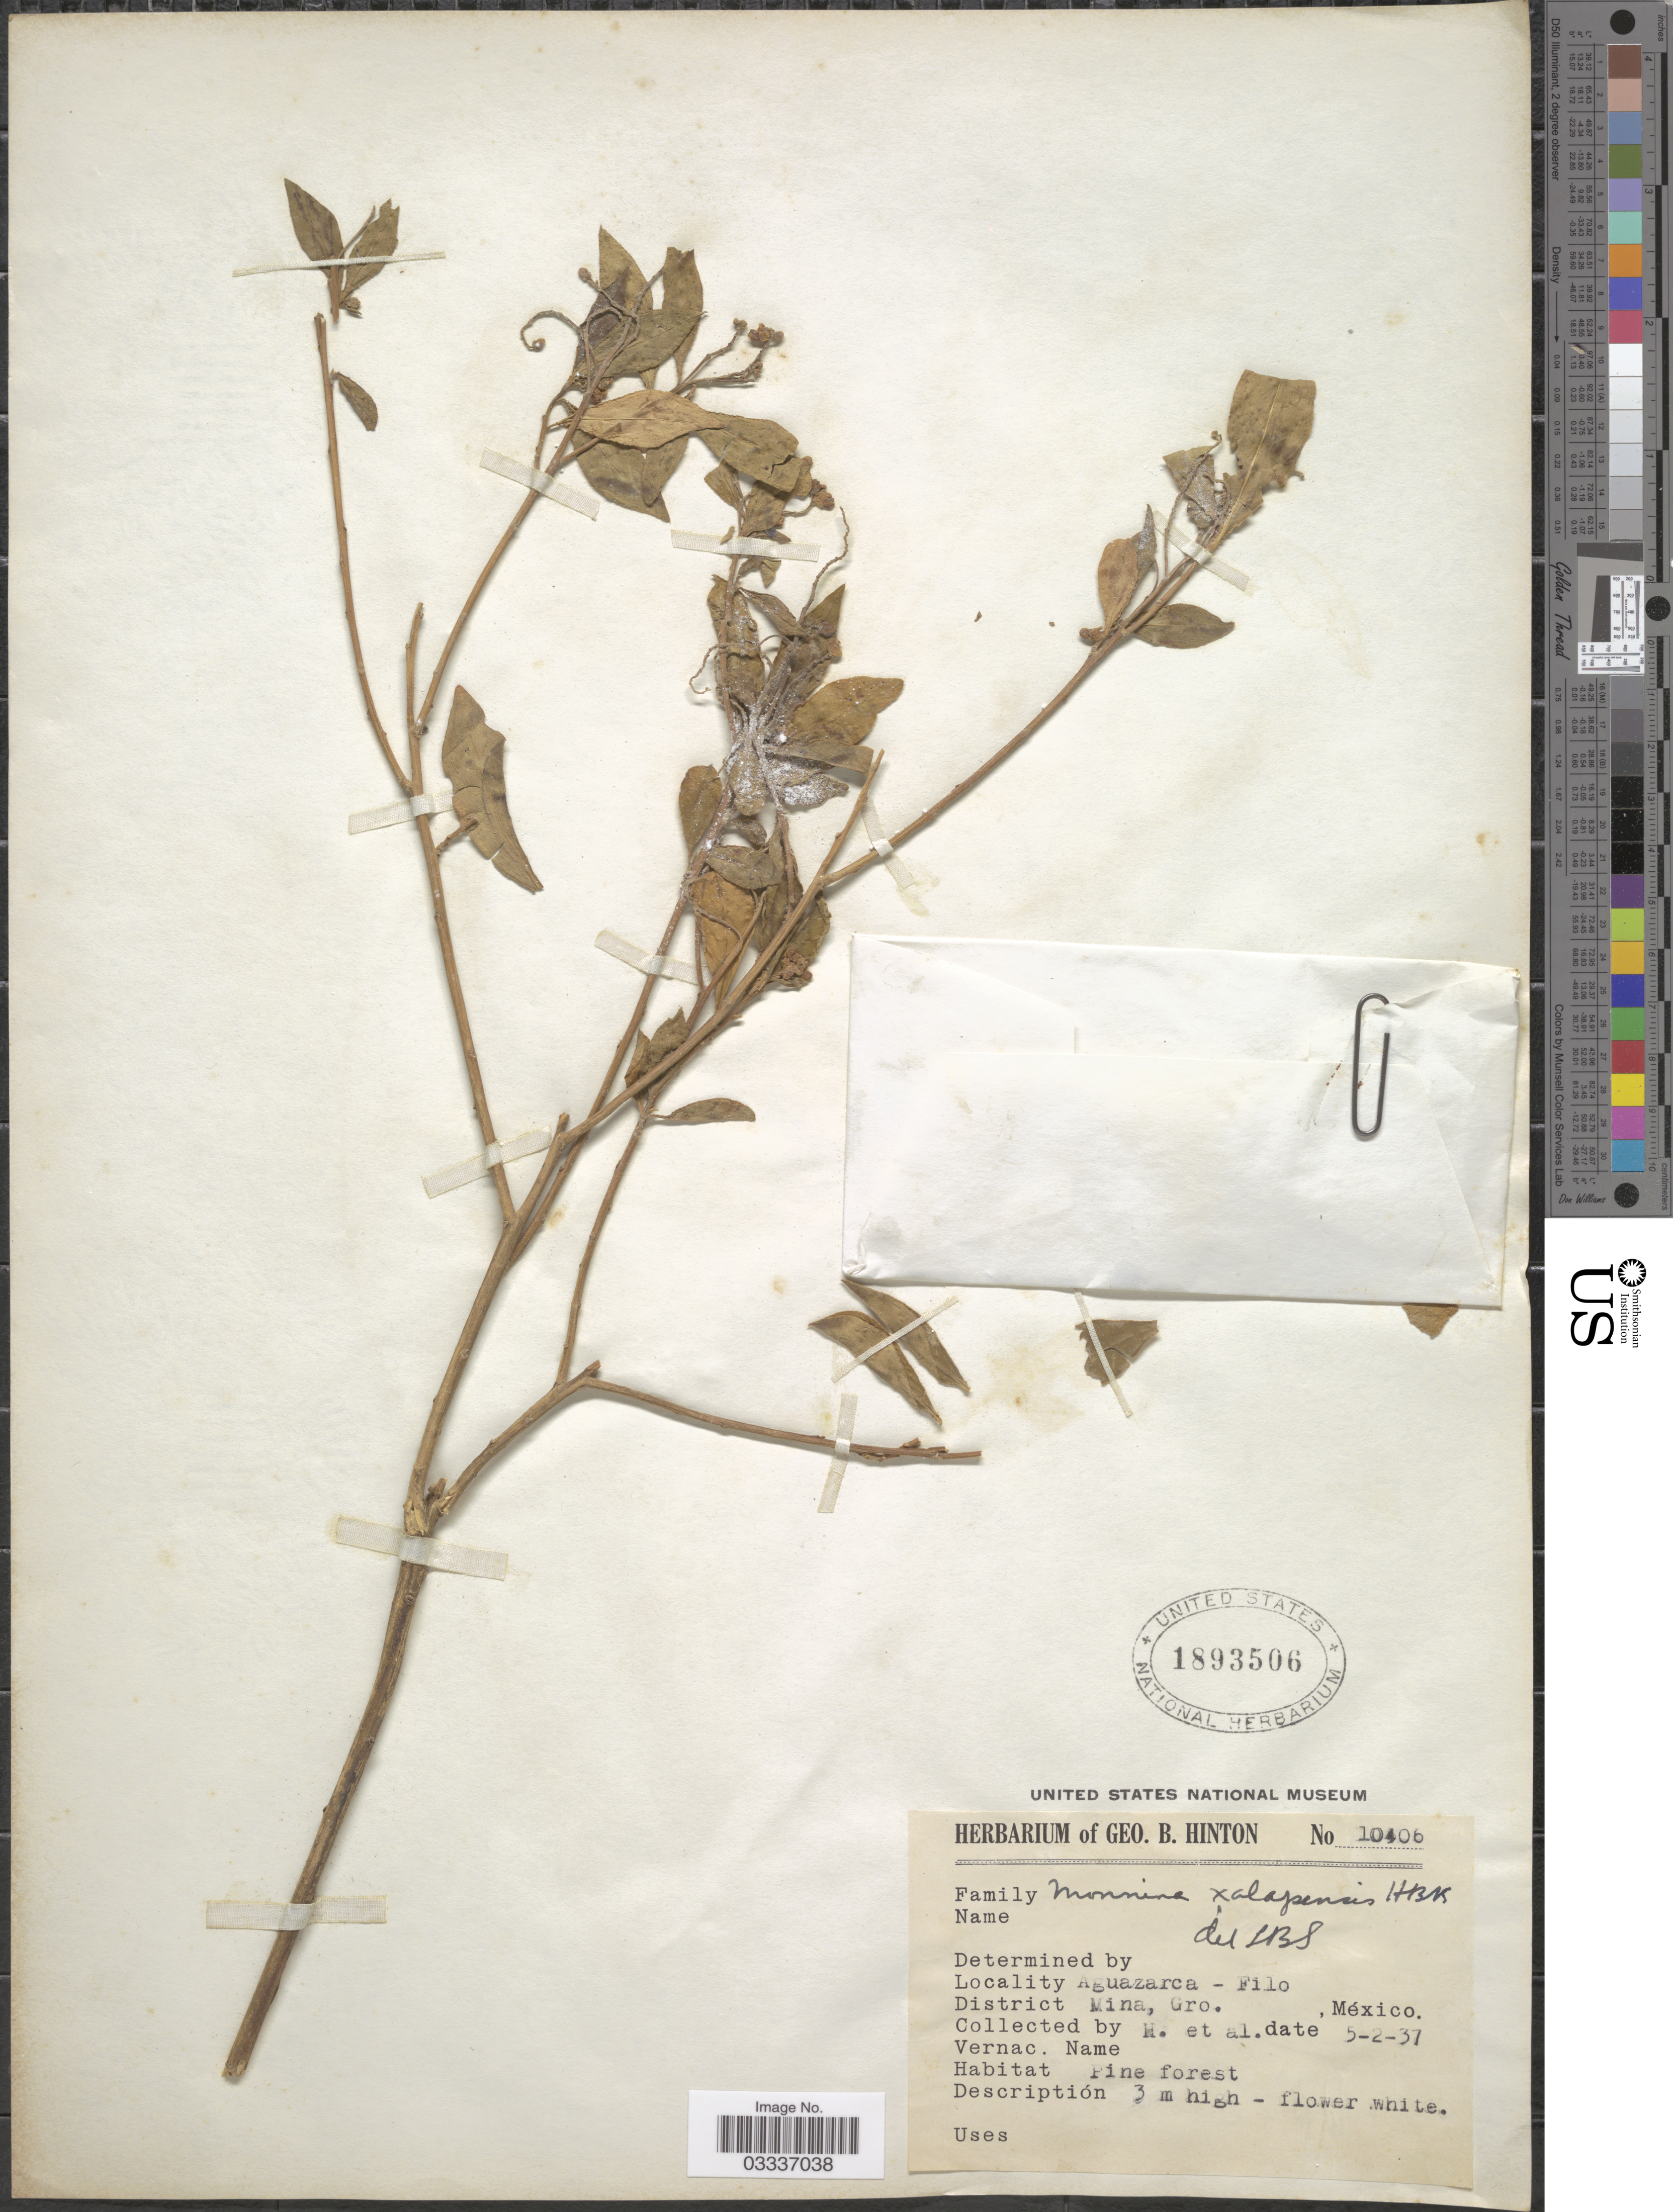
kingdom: Plantae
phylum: Tracheophyta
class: Magnoliopsida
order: Fabales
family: Polygalaceae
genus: Monnina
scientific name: Monnina xalapensis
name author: Kunth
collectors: G. B. Hinton & et al.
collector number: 10406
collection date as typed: Transcribed d/m/y: 5/2/37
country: Mexico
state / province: Guerrero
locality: Aguazarca - Filo. District Mina.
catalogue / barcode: US 1893506